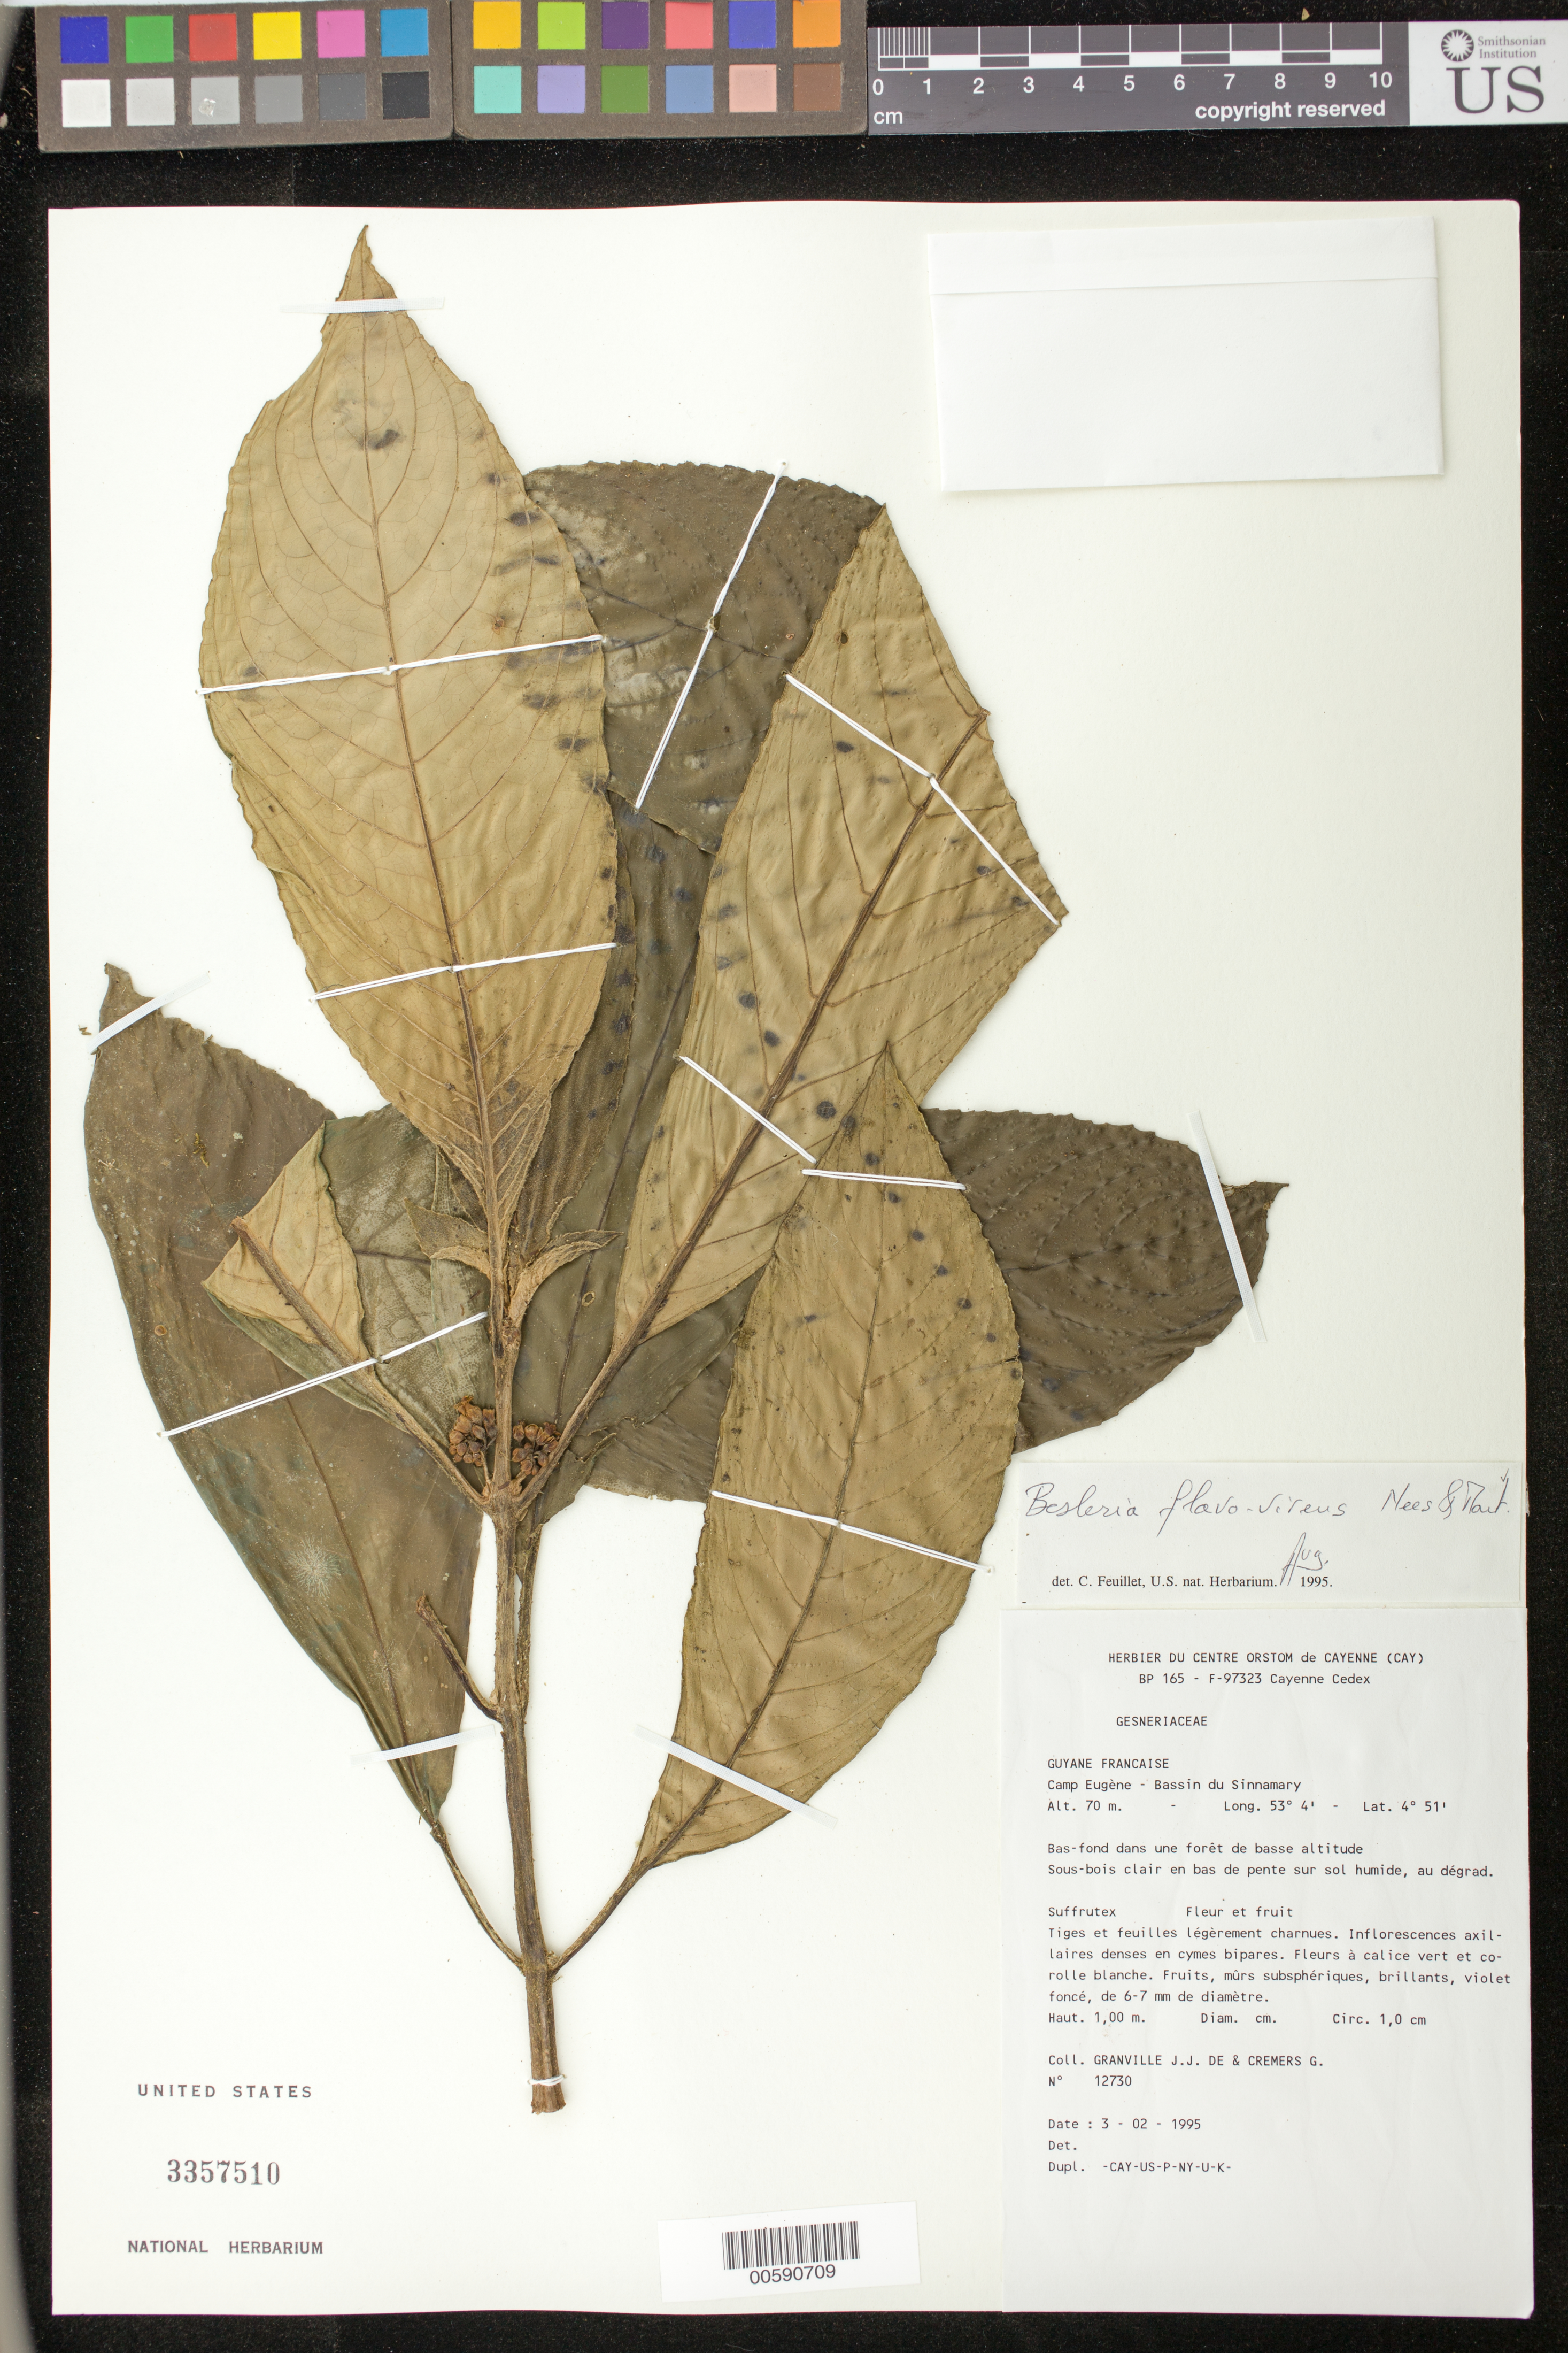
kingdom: Plantae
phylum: Tracheophyta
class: Magnoliopsida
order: Lamiales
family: Gesneriaceae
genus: Besleria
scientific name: Besleria flavo-virens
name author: Nees & Mart.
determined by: Skog, Laurence E.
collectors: J.-J. de Granville & G. Cremers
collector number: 12730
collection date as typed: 03 Feb 1995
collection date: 1995-02-03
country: French Guiana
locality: Camp Eugène, bassin du Sinnamary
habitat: Bas-fond dans une forêt de basse altitude; sous-bois clair en bas de pente sur sol humide, au dégrad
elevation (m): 70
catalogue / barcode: US 3357510